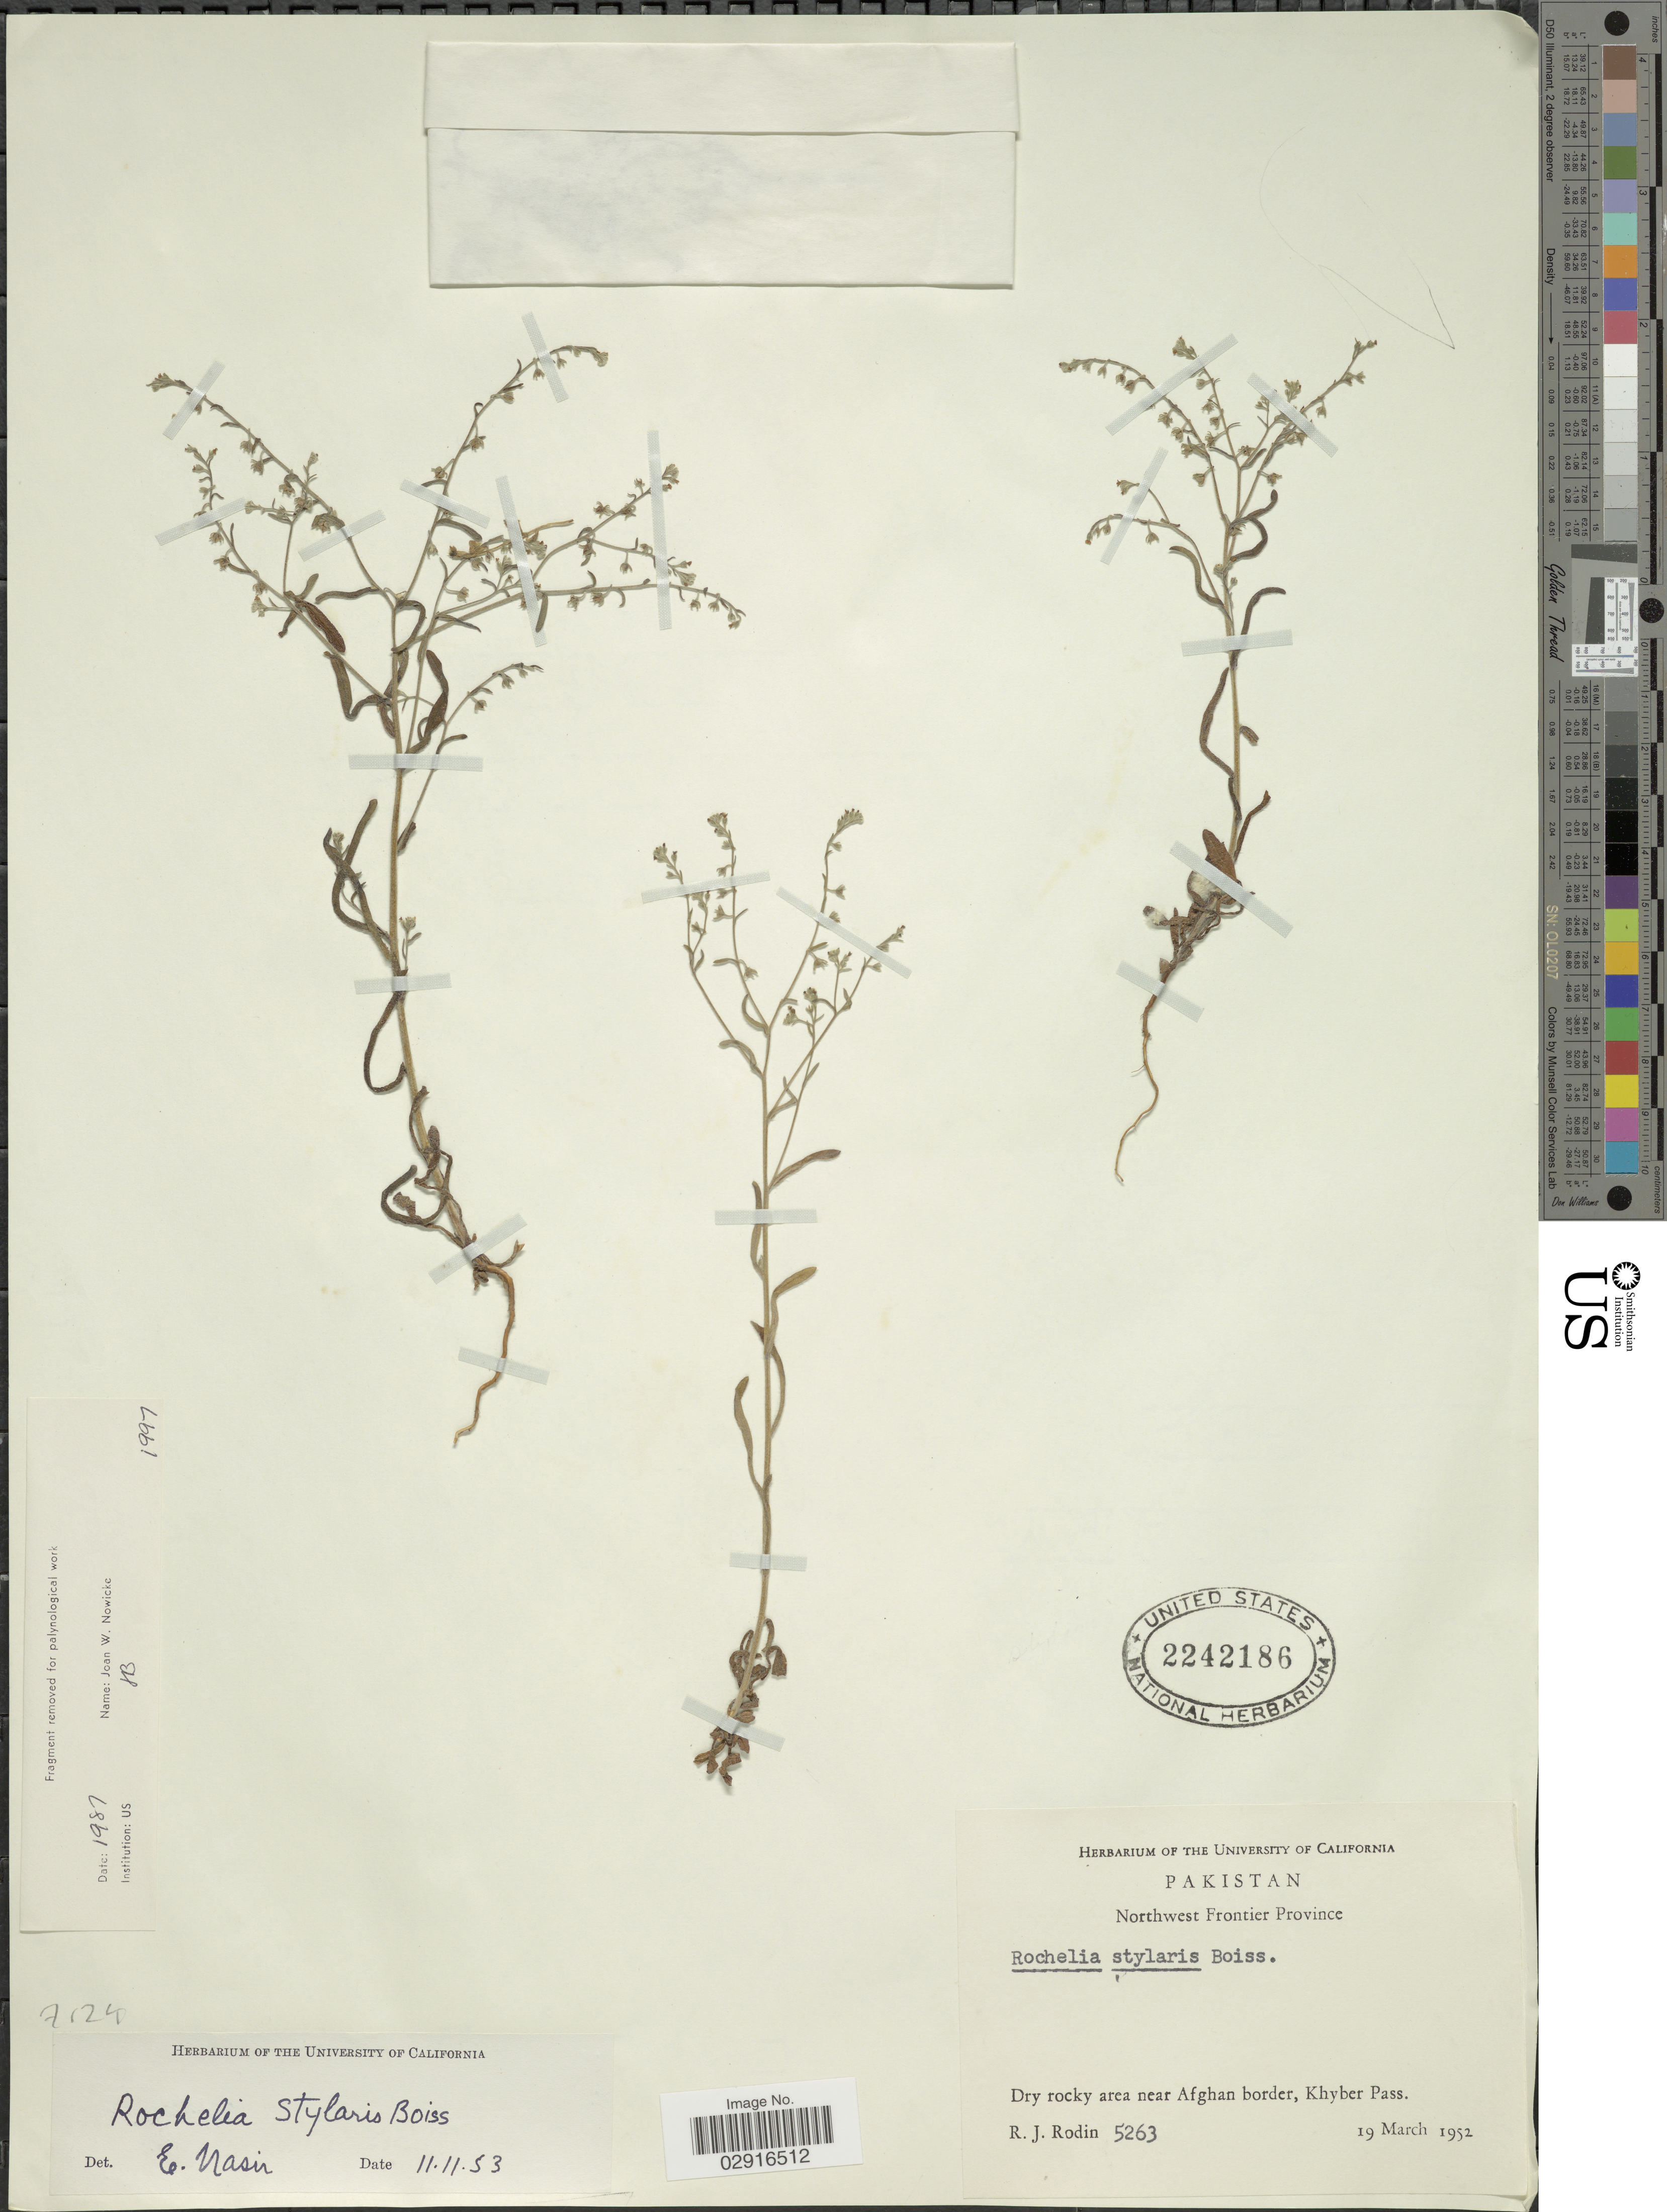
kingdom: Plantae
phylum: Tracheophyta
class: Magnoliopsida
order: Boraginales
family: Boraginaceae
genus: Rochelia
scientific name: Rochelia stylaris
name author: Boiss.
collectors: R. J. Rodin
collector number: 5263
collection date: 1952-03-19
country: Pakistan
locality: Northwest Frontier Province. Dry rocky area near Afghan border, Khyber Pass.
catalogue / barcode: US 2242186